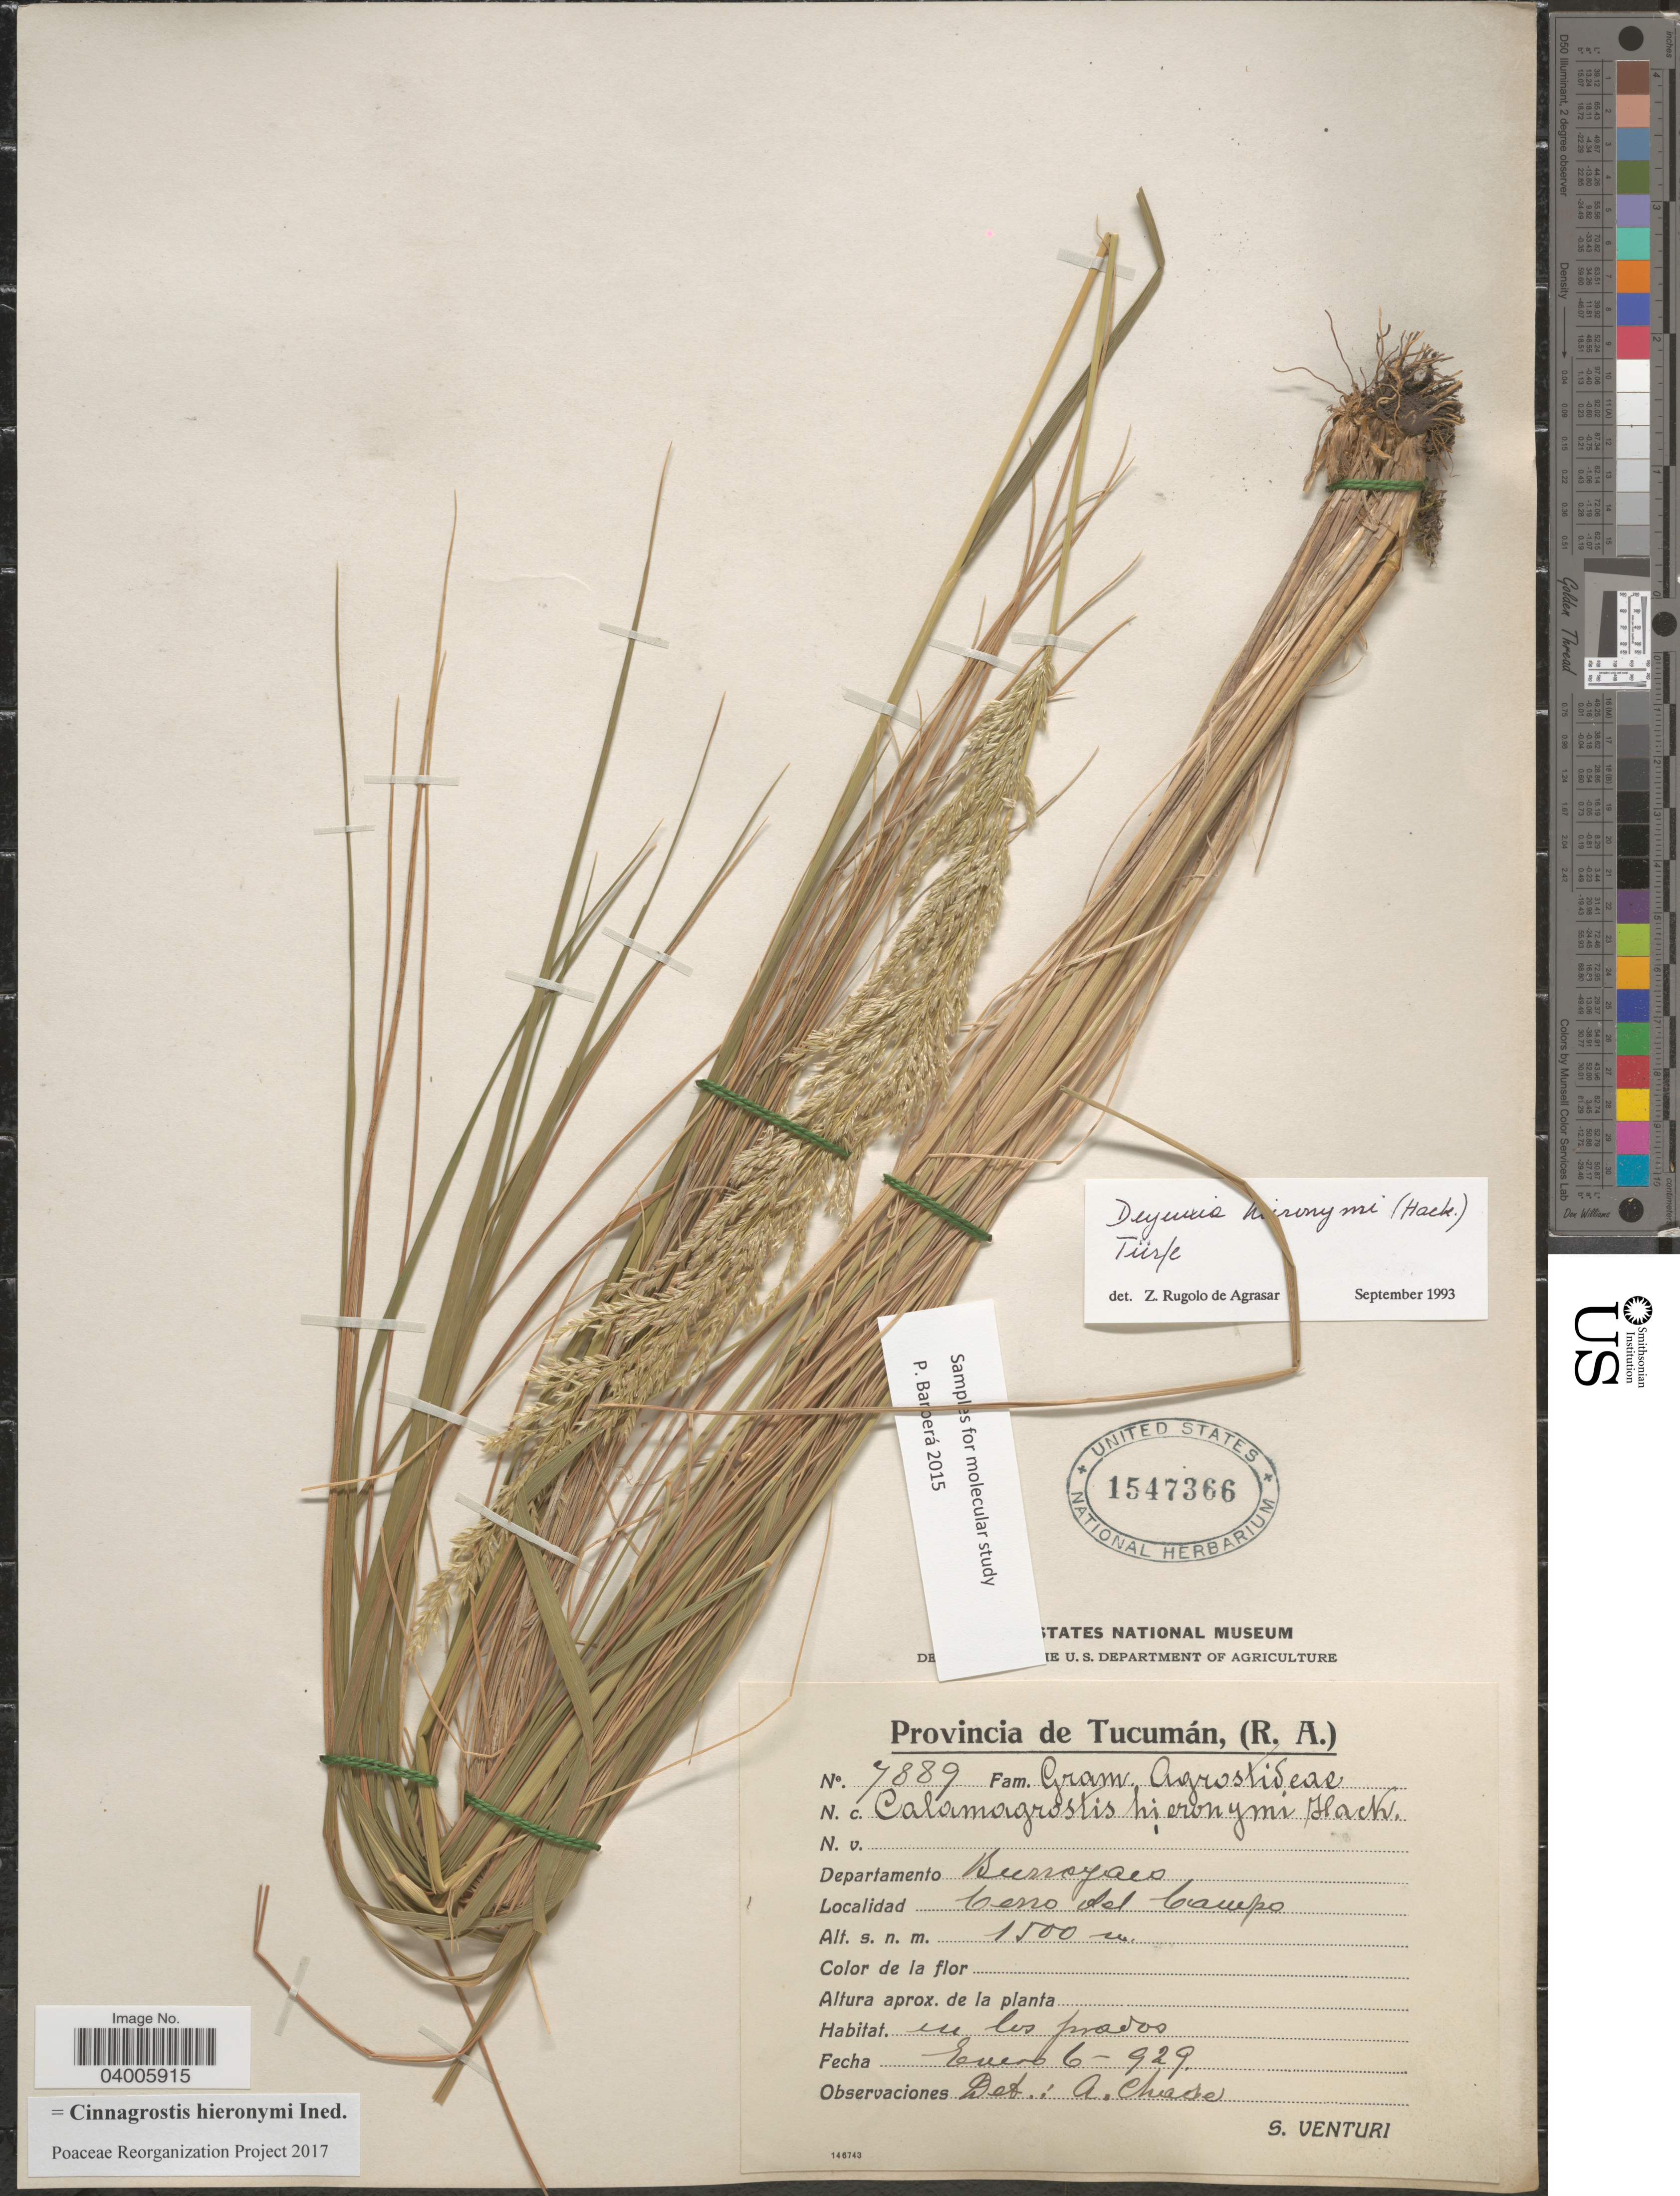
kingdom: Plantae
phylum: Tracheophyta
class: Liliopsida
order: Poales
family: Poaceae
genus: Cinnagrostis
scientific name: Cinnagrostis hieronymi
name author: (Hack.) P.M. Peterson et al.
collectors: S. Venturi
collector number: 7889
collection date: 1929-01-06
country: Argentina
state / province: Tucuman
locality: Departamento Burroyaco. Cerro del Campo.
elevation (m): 1500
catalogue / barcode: US 1547366